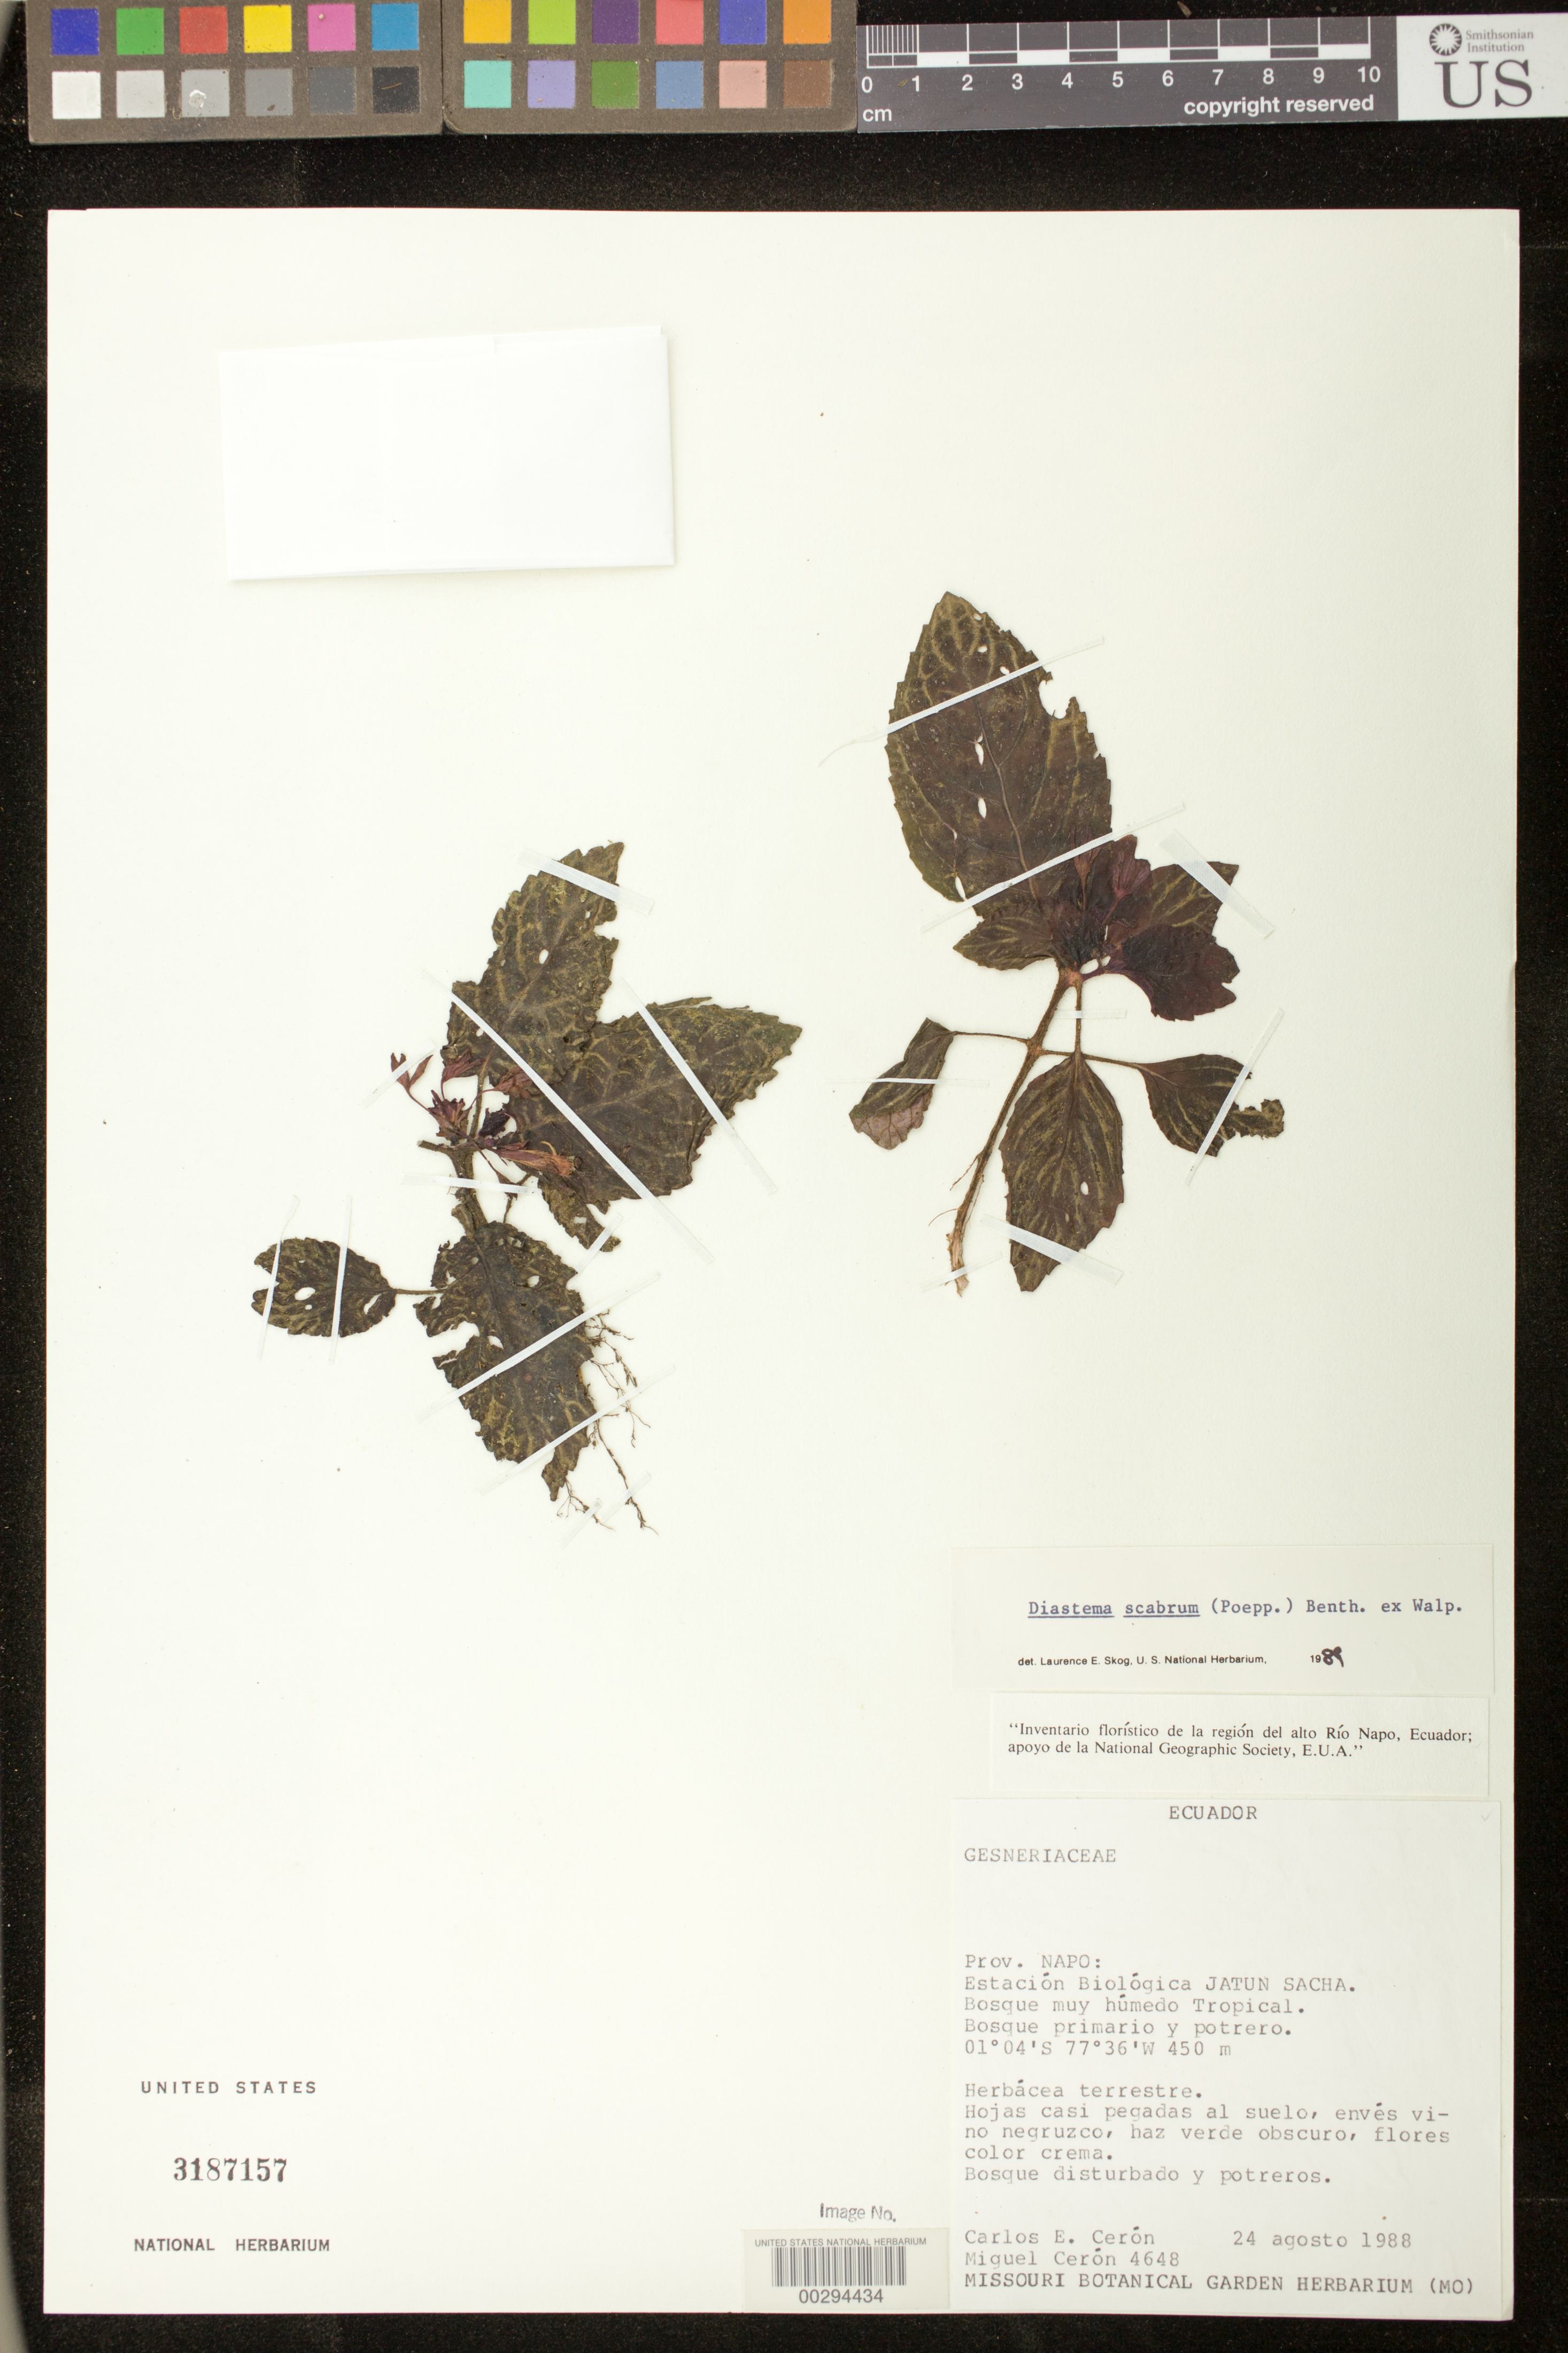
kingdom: Plantae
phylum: Tracheophyta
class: Magnoliopsida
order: Lamiales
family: Gesneriaceae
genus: Diastema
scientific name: Diastema scabrum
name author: (Poepp.) Benth. ex Walp.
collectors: C. E. Cerón M. & M. Cerón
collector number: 4648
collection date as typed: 24 Aug 1988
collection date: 1988-08-24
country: Ecuador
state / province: Napo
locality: Estacion Biologica Jatun Sacha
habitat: Very humid tropical forest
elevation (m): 450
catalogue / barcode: US 3187157